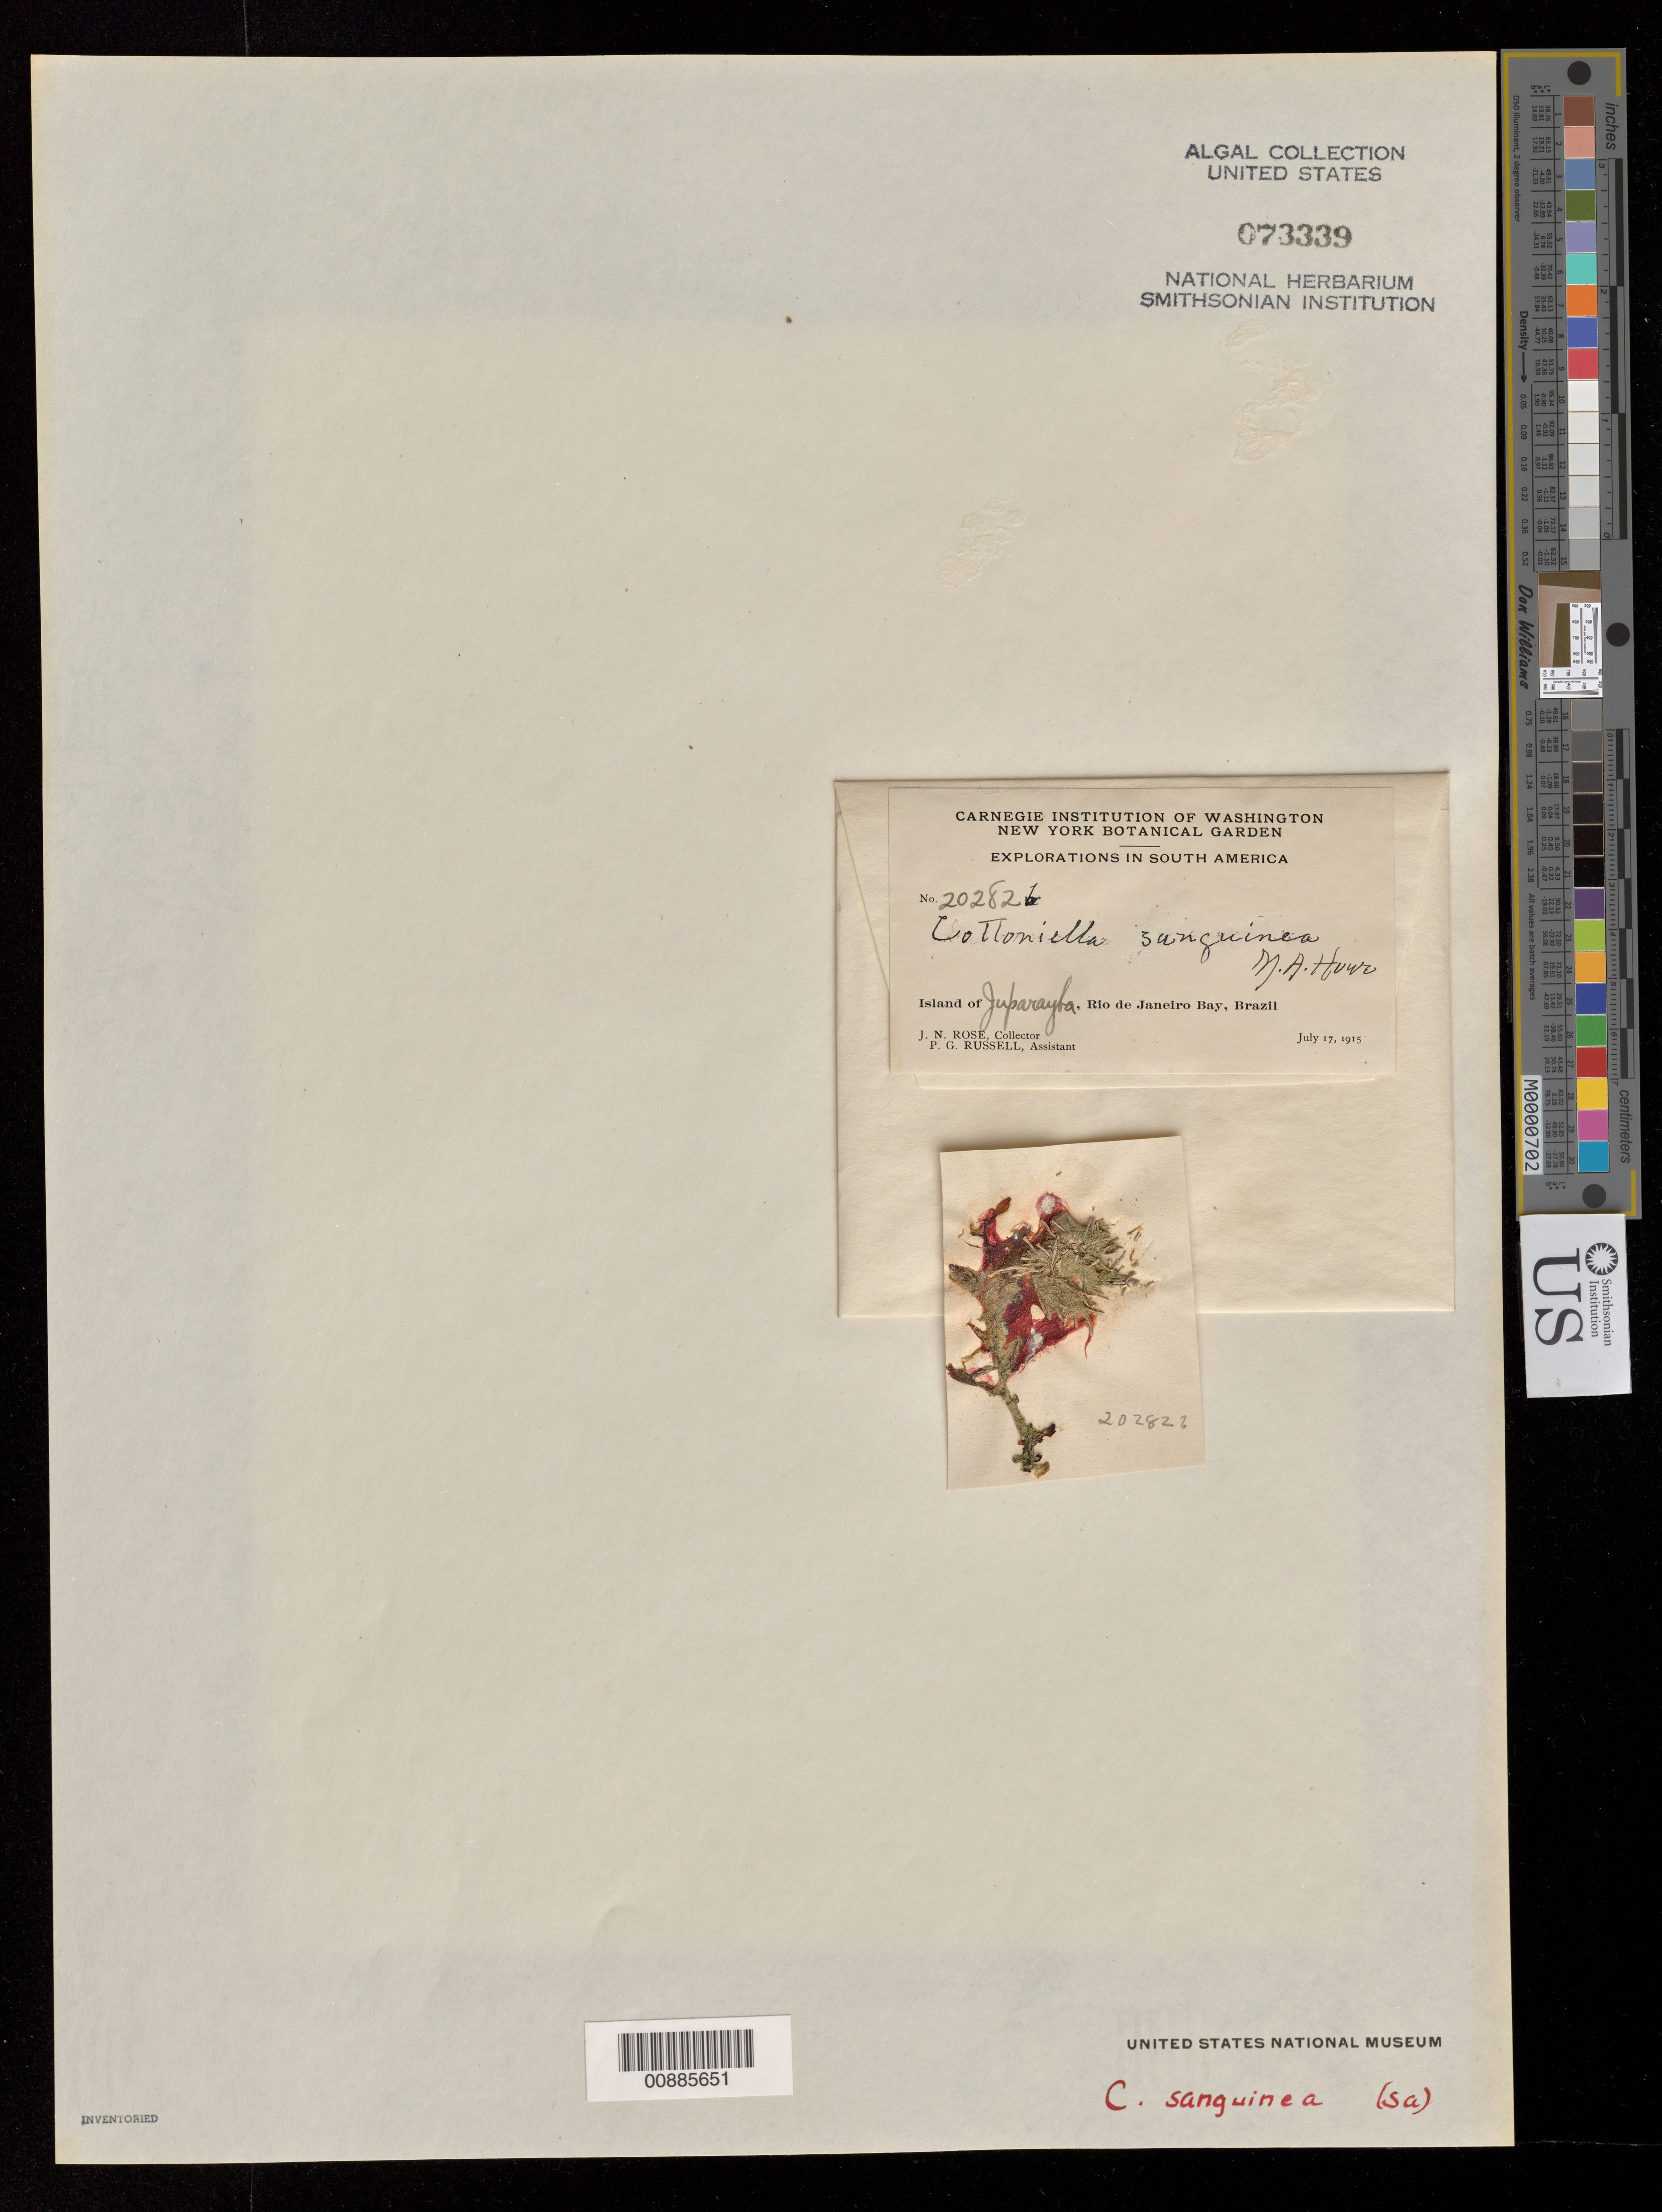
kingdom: Plantae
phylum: Rhodophyta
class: Florideophyceae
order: Ceramiales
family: Sarcomeniaceae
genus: Cottoniella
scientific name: Cottoniella sanguinea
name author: M. Howe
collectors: J. N. Rose & P. G. Russell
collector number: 20282b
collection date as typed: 17 Jul 1915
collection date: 1915-07-17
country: Brazil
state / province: Rio de Janeiro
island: Ilha do Juparayba (Island of Juparayba)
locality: Guanabara Bay (Rio de Janeiro Bay)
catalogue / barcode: US 73339